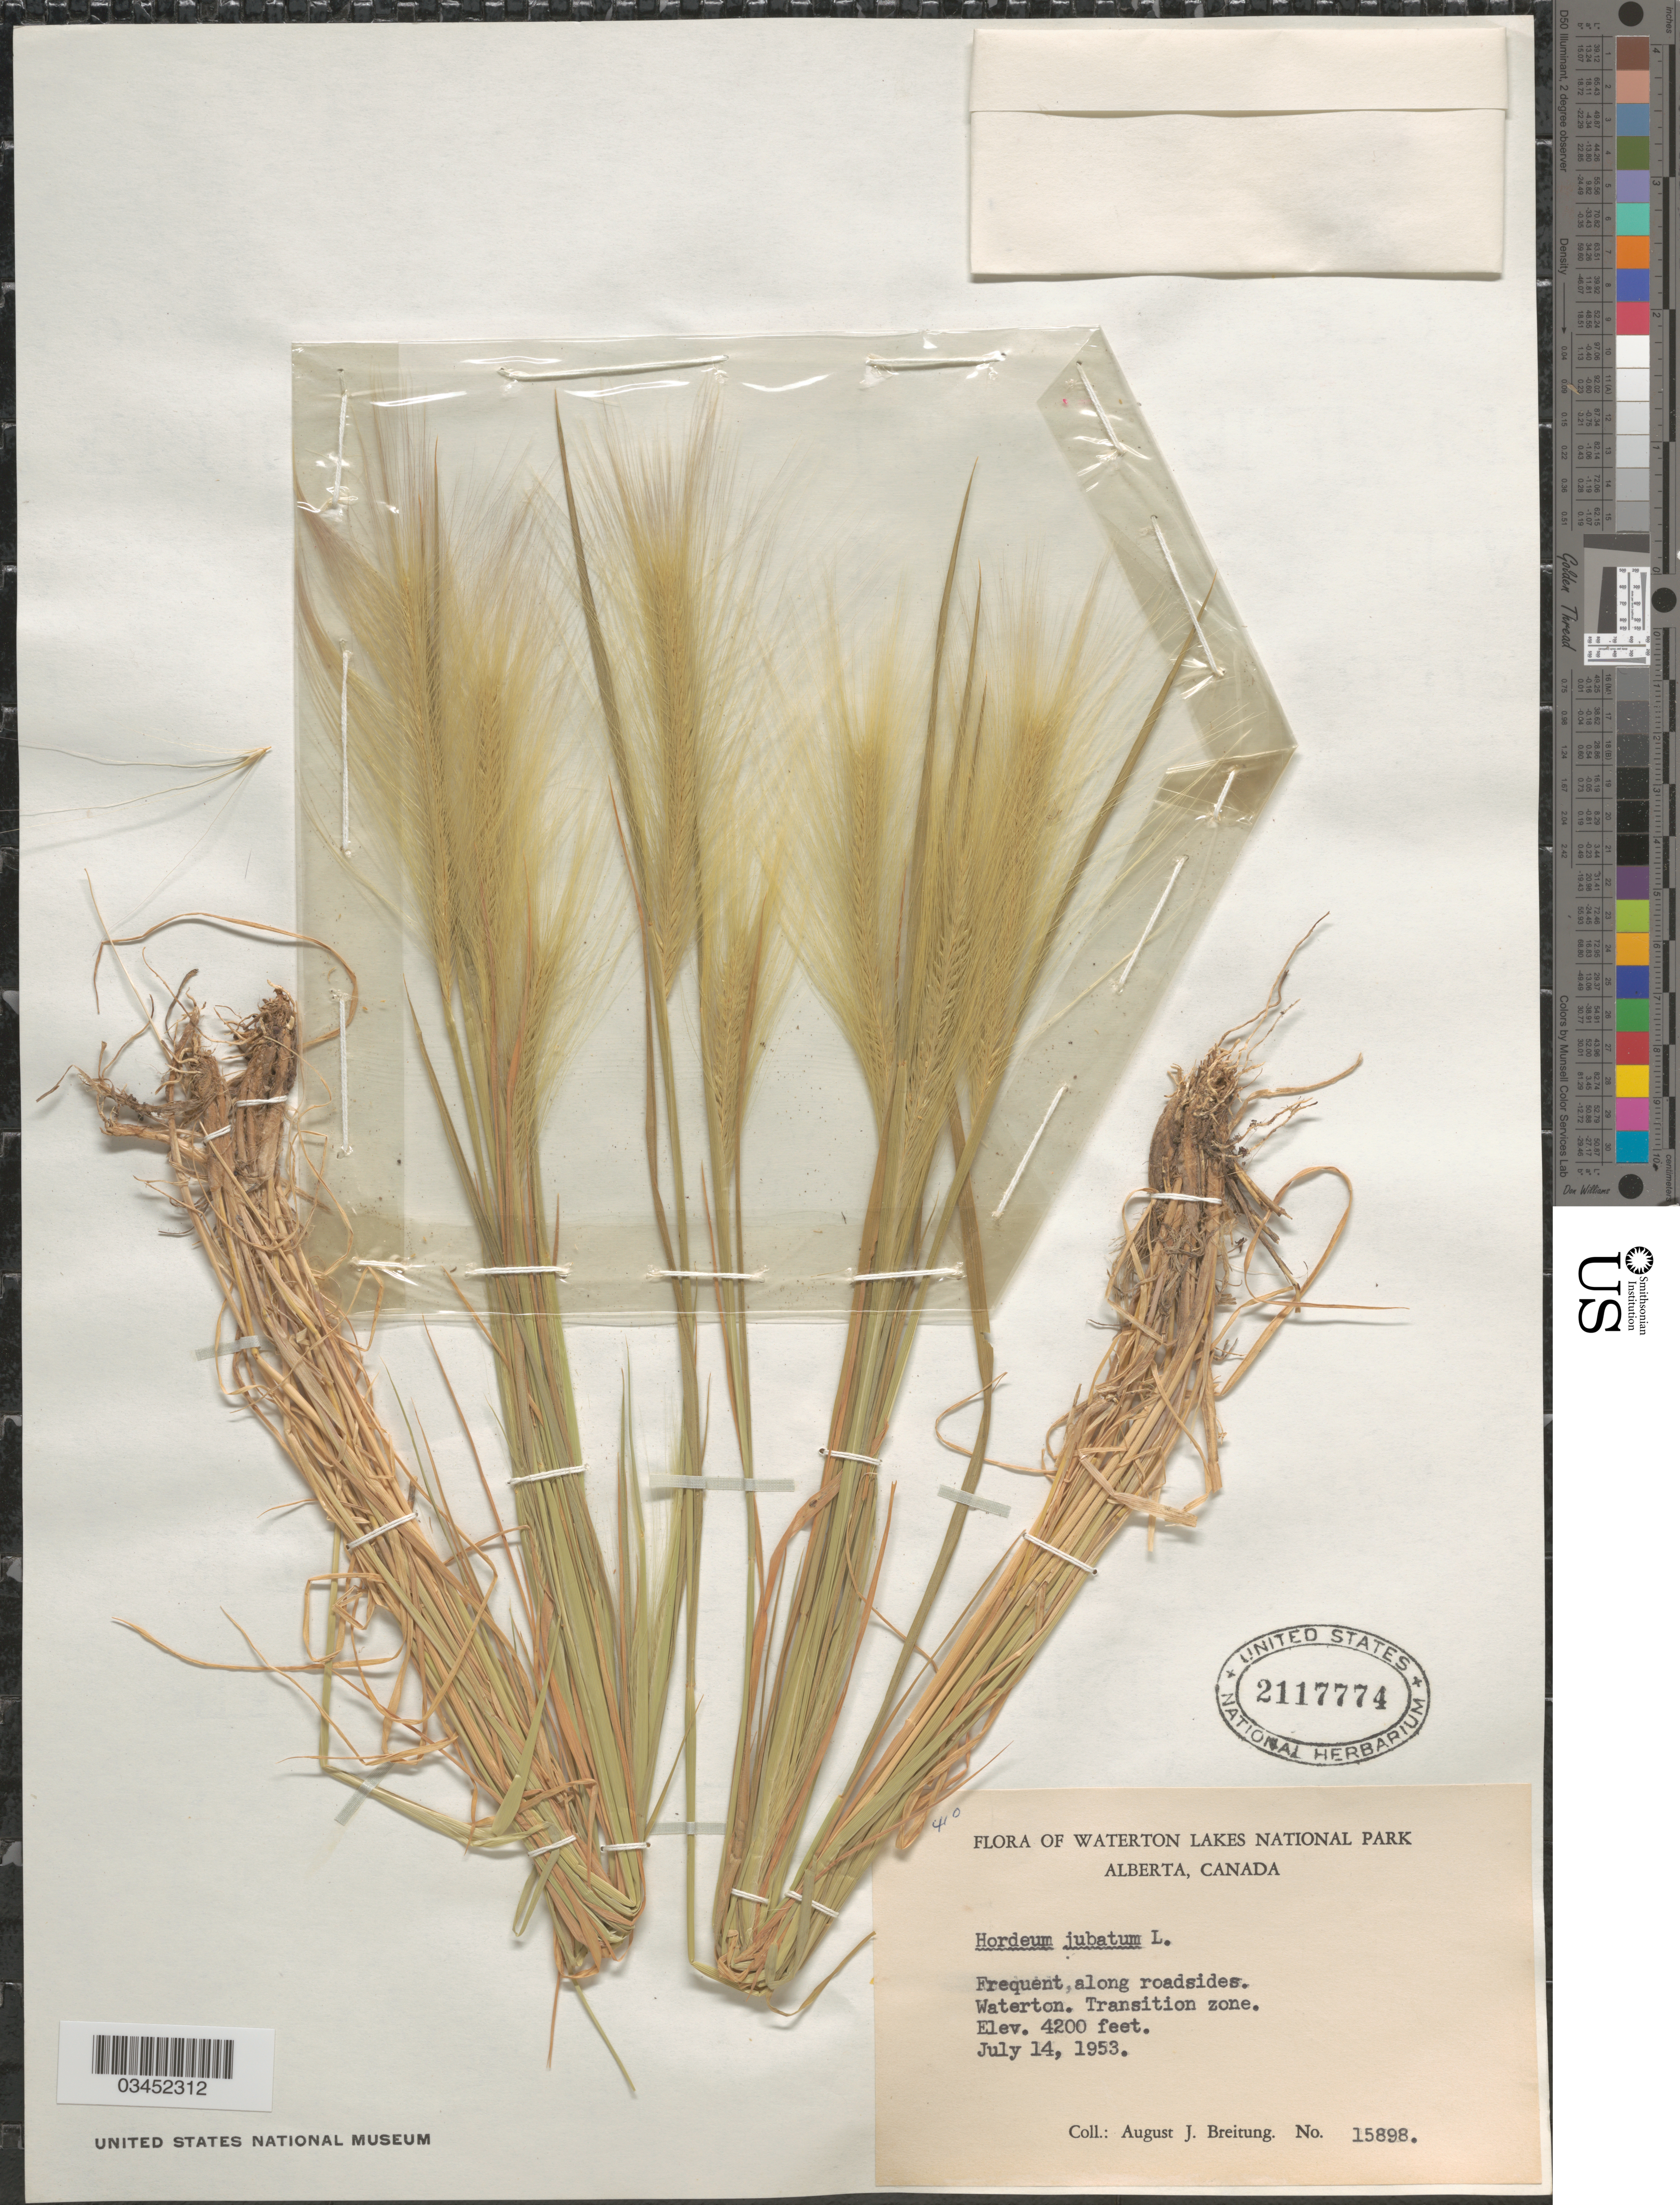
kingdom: Plantae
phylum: Tracheophyta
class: Liliopsida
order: Poales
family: Poaceae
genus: Hordeum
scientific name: Hordeum jubatum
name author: L.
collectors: A. Breitung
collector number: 15898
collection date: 1953-07-14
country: Canada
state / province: Alberta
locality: Waterton Lakes National Park. Frequent along roadsides. Waterton. Transition zone.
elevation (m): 1280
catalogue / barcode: US 2117774